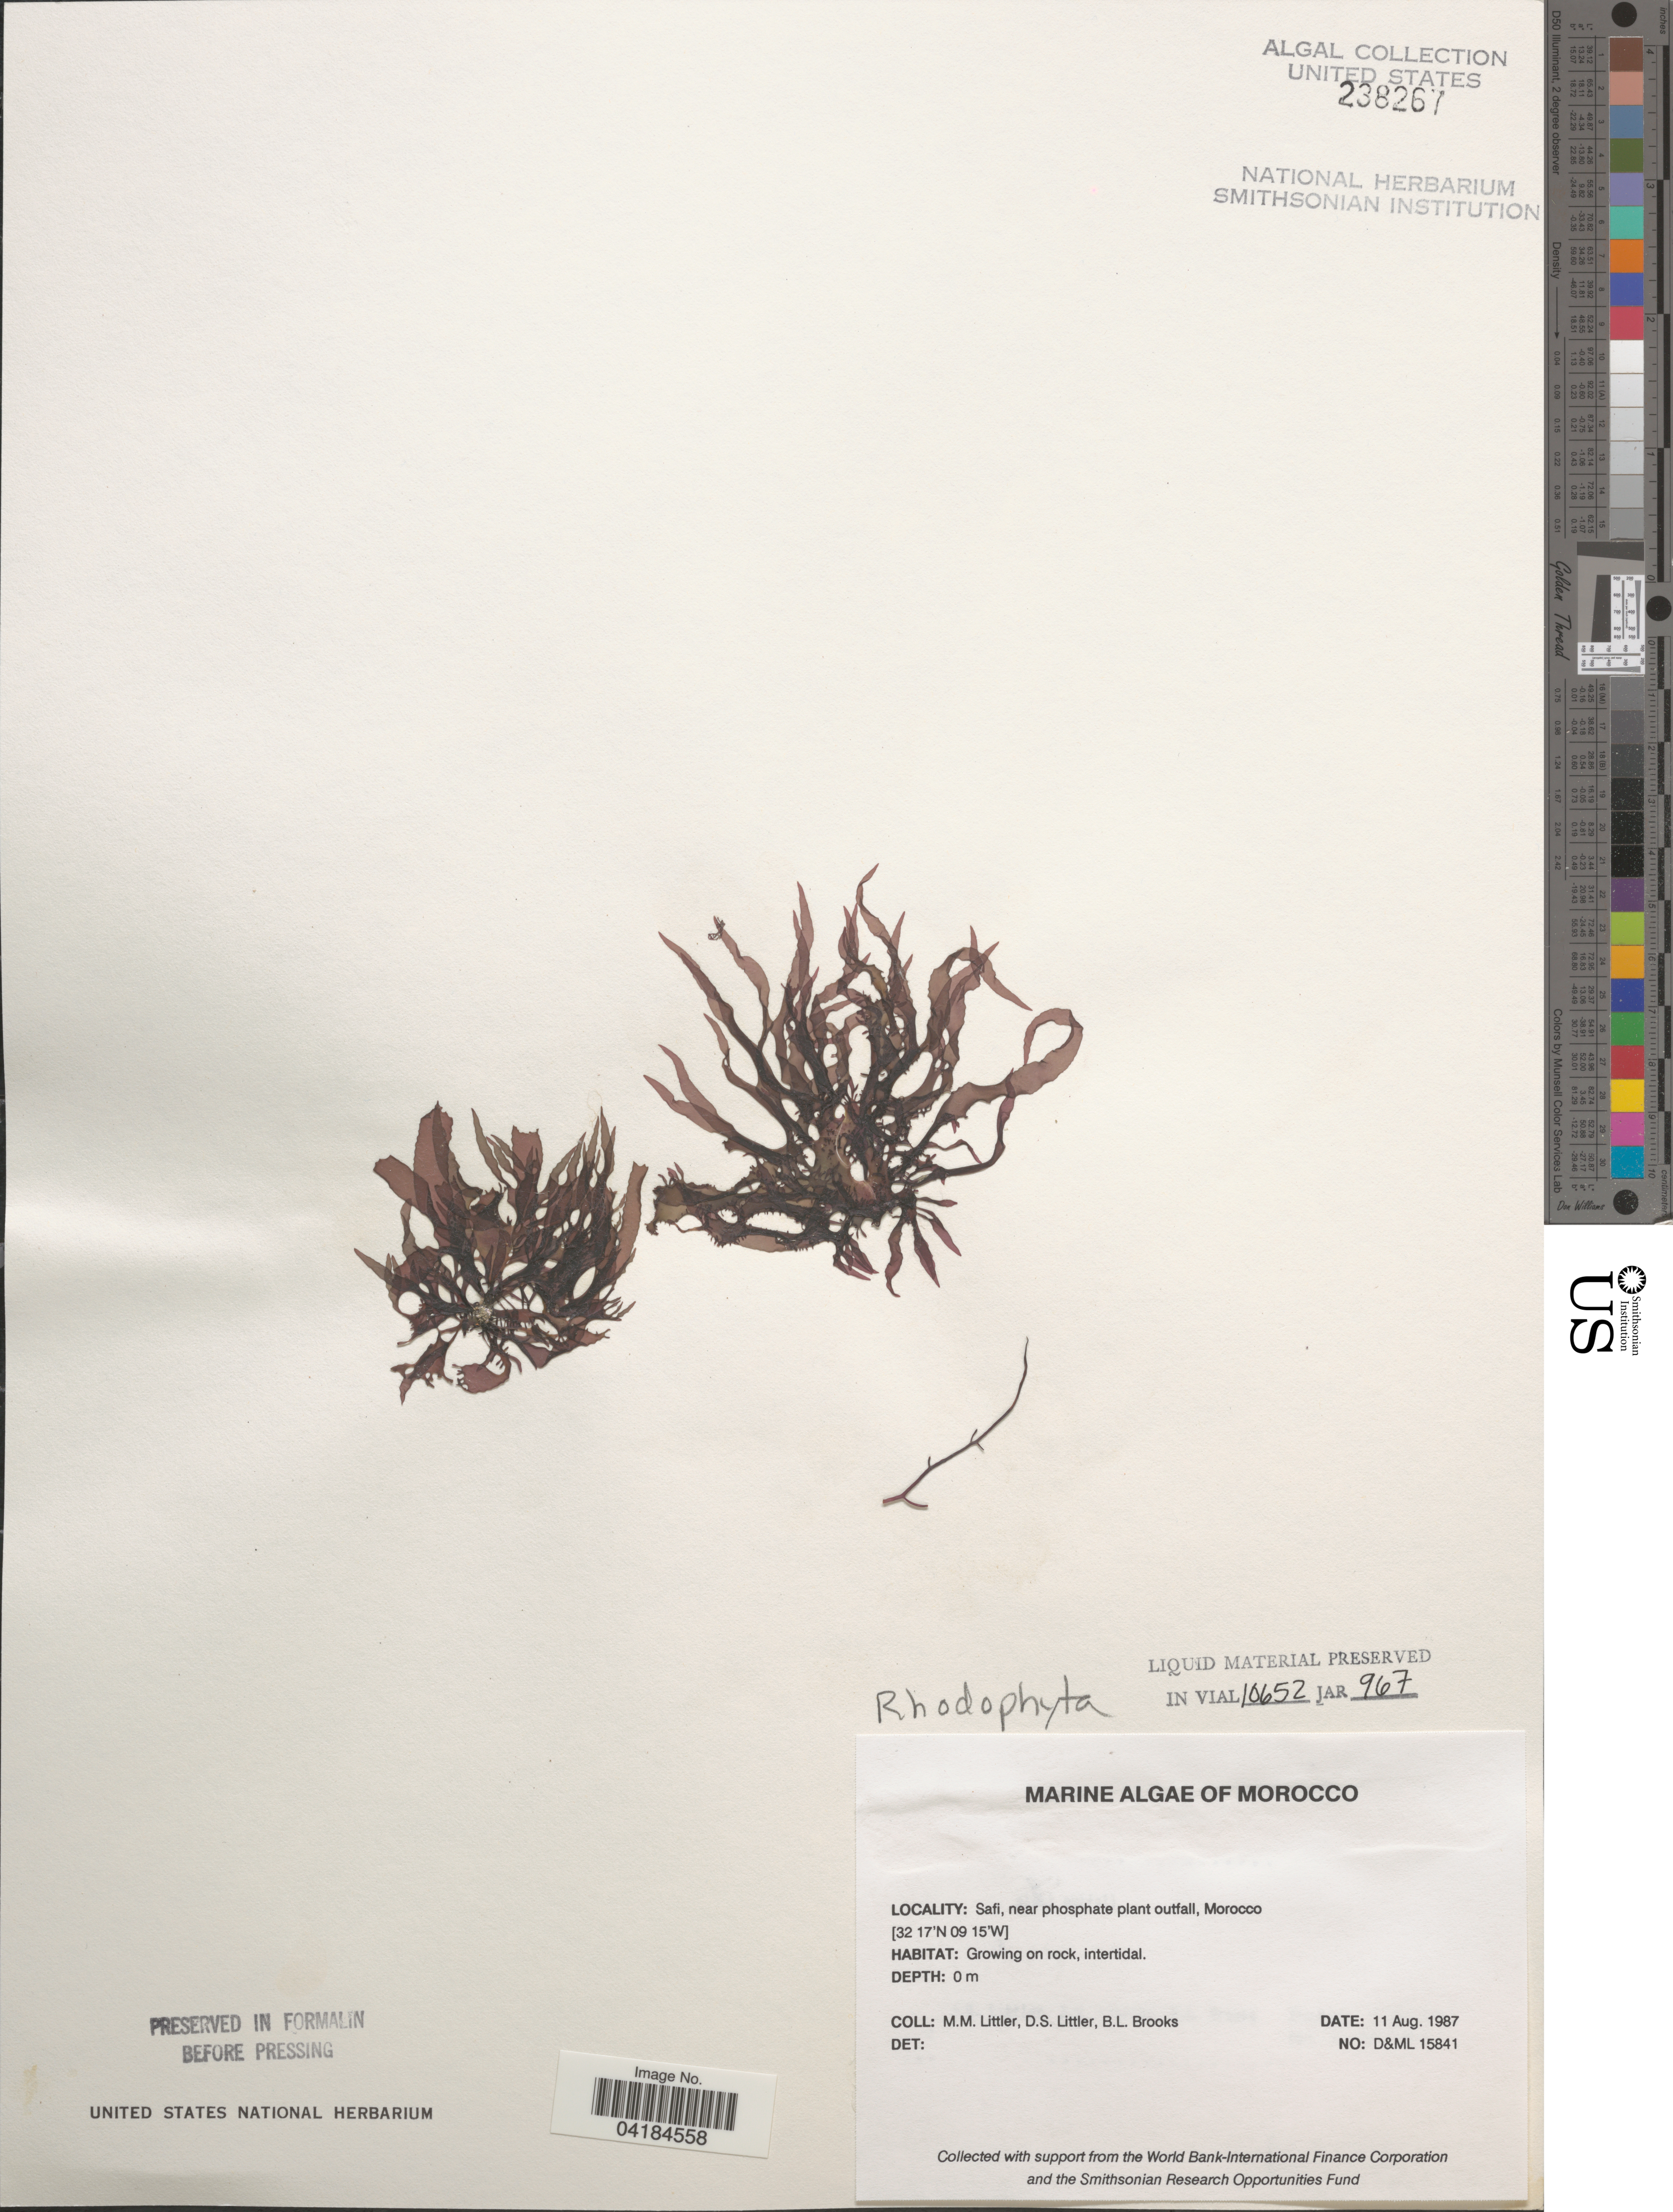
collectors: D. S. Littler & B. Brooks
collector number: D&ML15841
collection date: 1987-08-11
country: Morocco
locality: Safi, near phospate plant outfall.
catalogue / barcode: US 238267